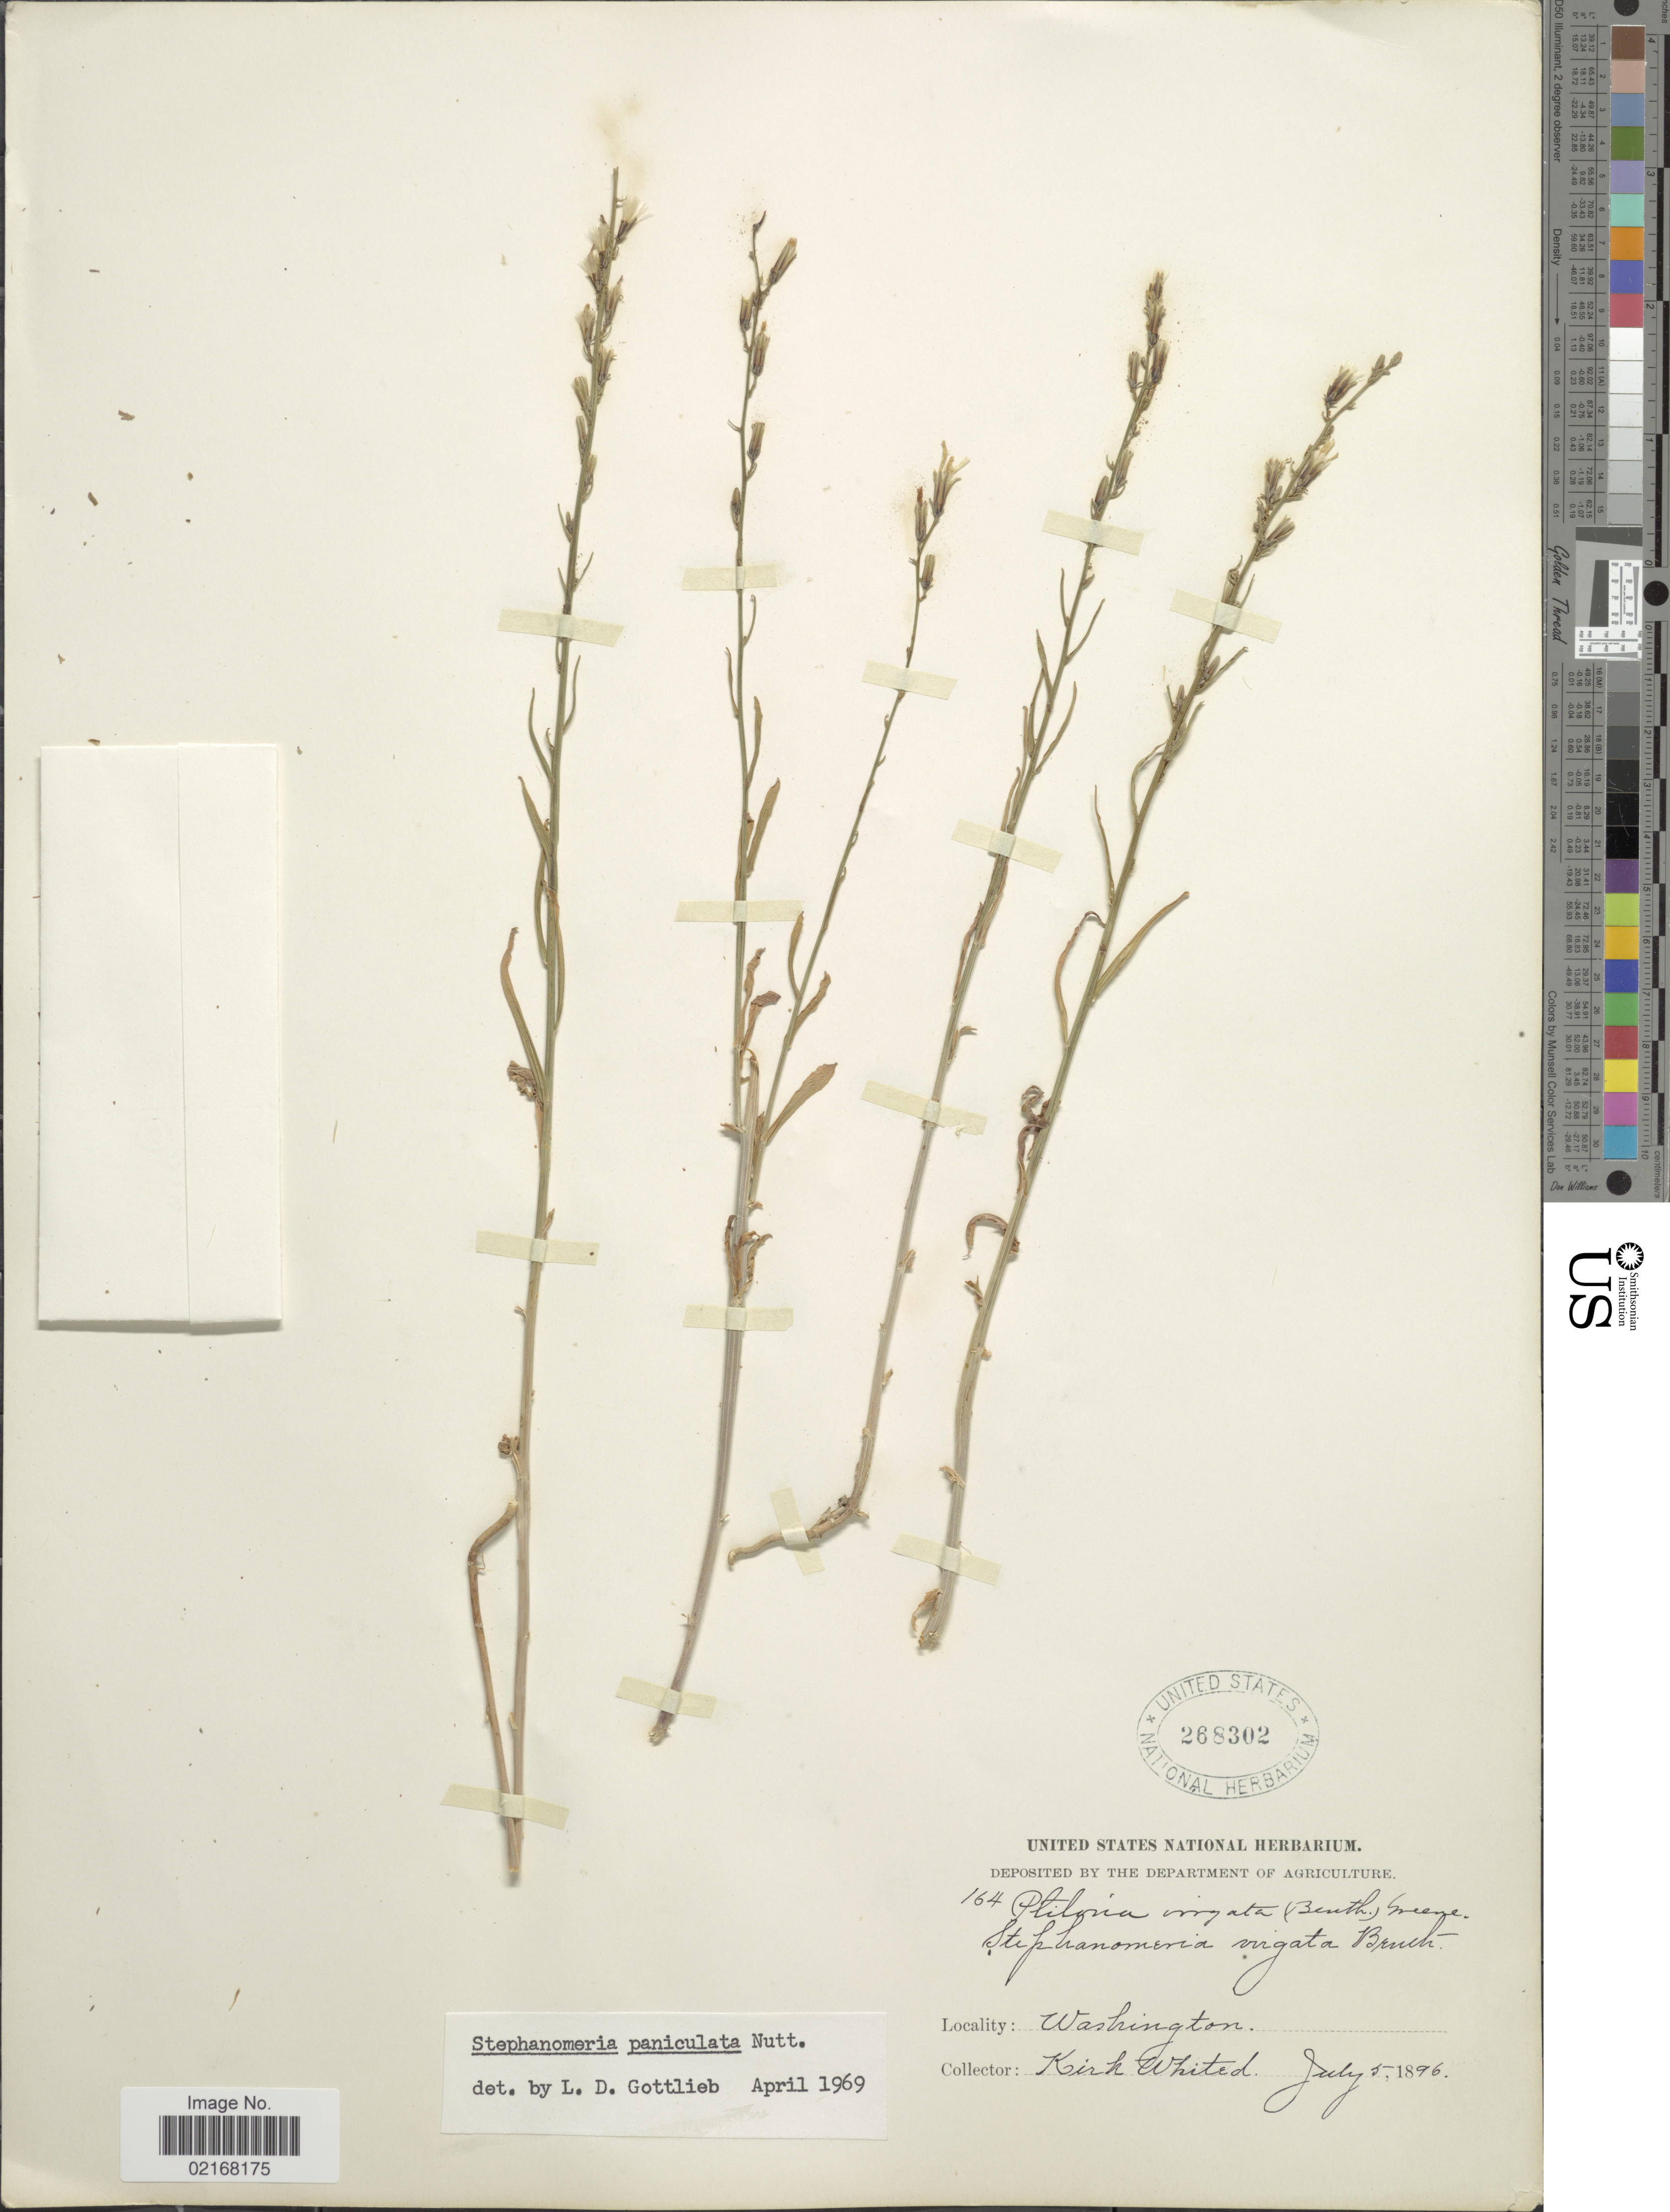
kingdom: Plantae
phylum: Tracheophyta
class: Magnoliopsida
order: Asterales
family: Asteraceae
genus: Stephanomeria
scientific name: Stephanomeria paniculata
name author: Nutt.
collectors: K. Whited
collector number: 164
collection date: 1896-07-05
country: United States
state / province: Washington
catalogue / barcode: US 268302